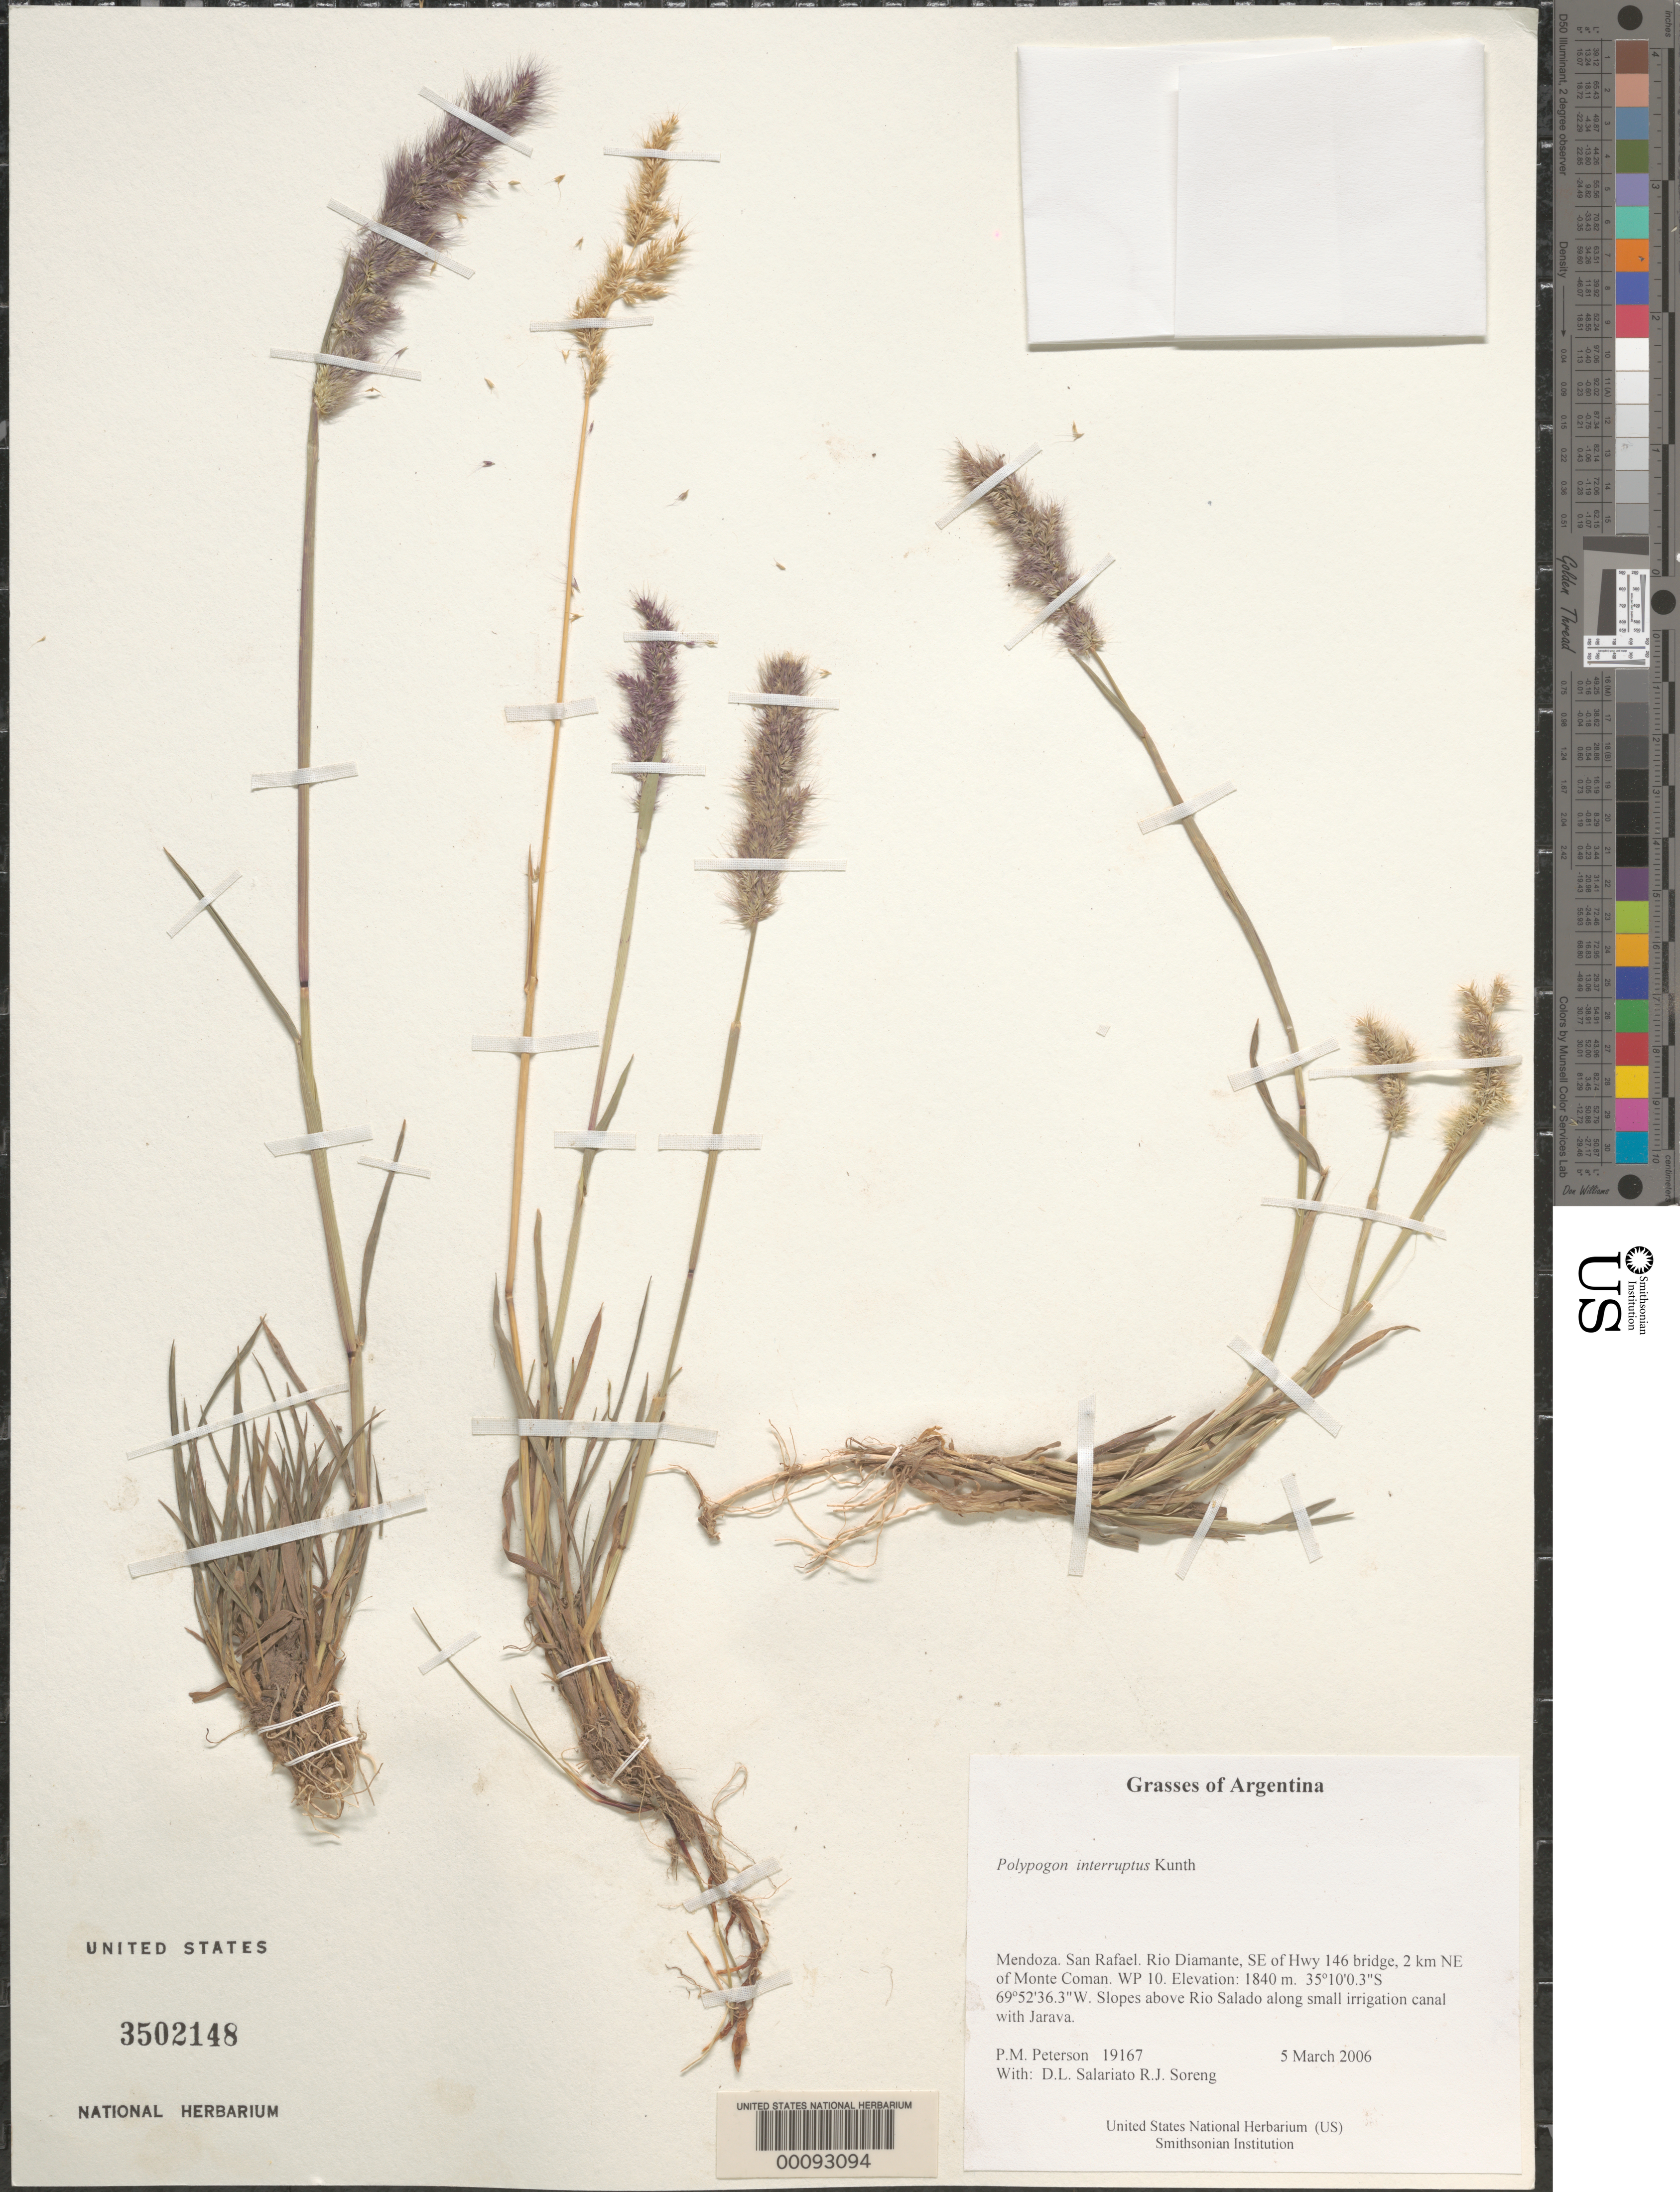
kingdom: Plantae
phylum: Tracheophyta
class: Liliopsida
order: Poales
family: Poaceae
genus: Polypogon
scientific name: Polypogon interruptus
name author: Kunth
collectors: P. M. Peterson, R. J. Soreng, D. Salariato & A. Panizza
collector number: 19167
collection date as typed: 05 Mar 2006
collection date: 2006-03-05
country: Argentina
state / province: Mendoza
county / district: San Rafael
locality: Rio Diamante, SE of Hwy 146 bridge, 2 km NE of Monte Coman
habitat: Slopes above Rio Salado along small irrigation canal with Jarava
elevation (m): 1840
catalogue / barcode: US 3502148